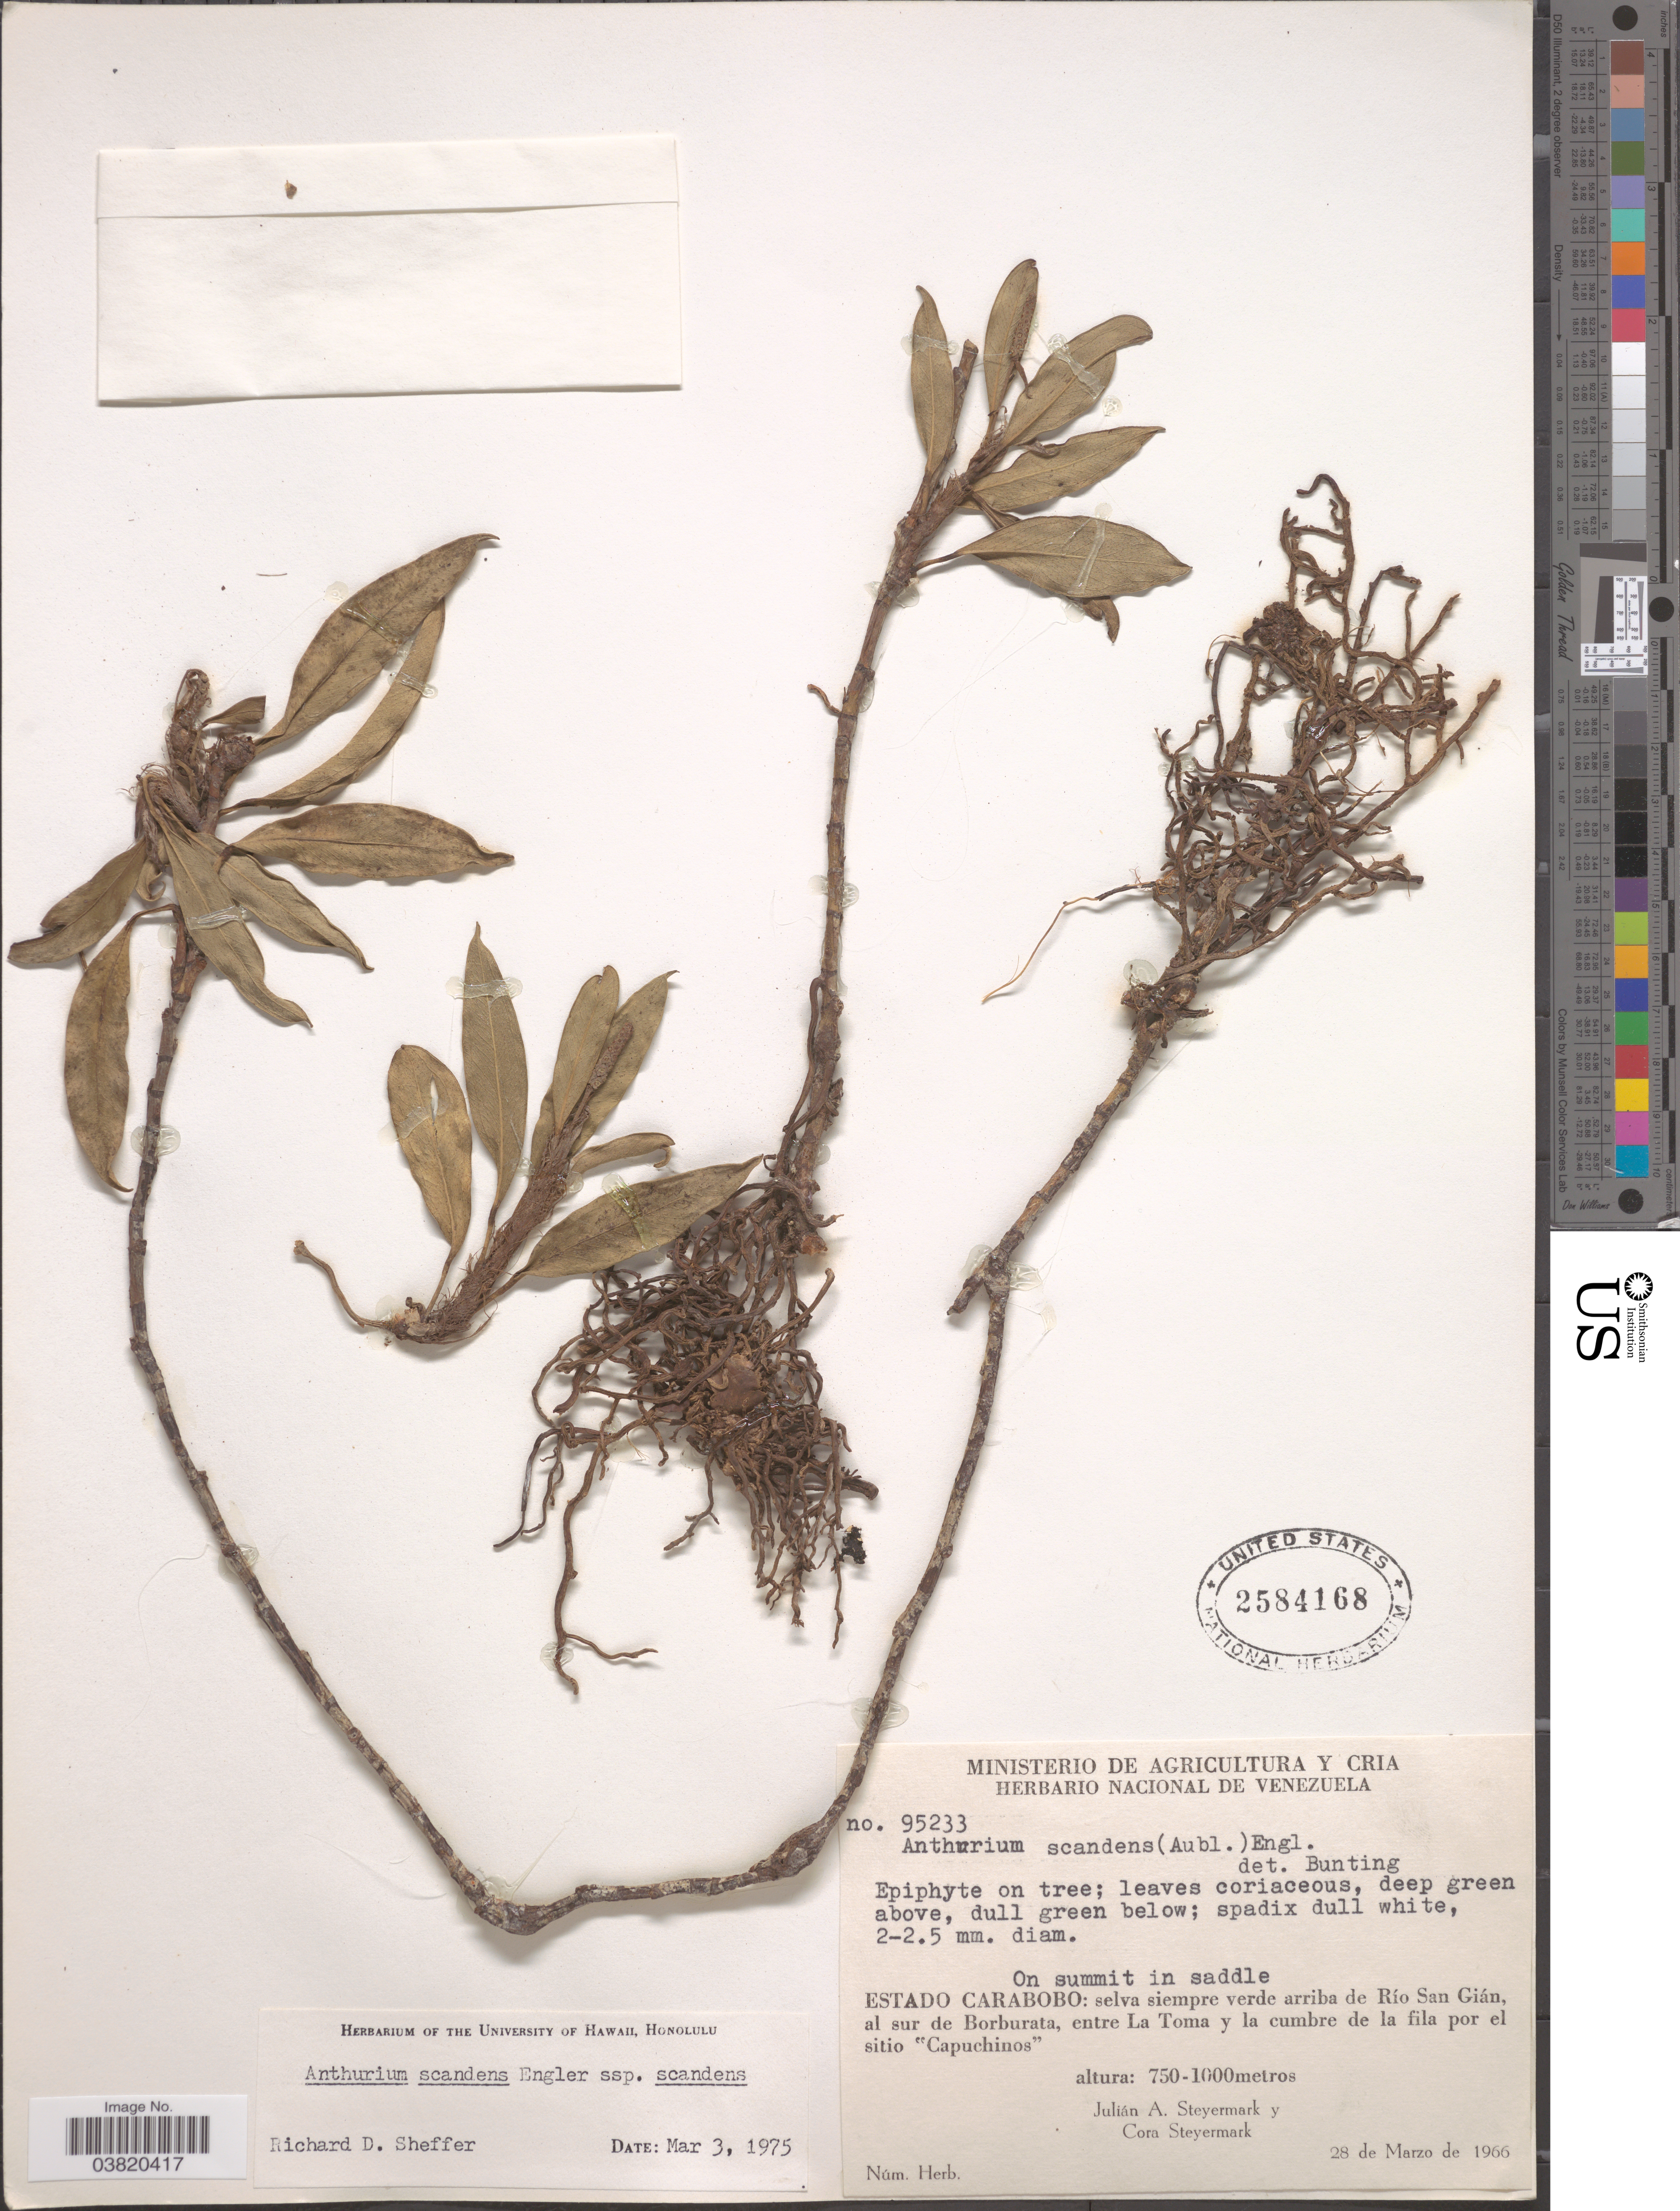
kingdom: Plantae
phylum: Tracheophyta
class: Liliopsida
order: Alismatales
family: Araceae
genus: Anthurium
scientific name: Anthurium scandens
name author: (Aubl.) Engl.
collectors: J. Steyermark & C. Steyermark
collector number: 95233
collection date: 1966-03-28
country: Venezuela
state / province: Carabobo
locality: On summit in saddle. Selva siempre verde arriba de Río San Gián, al sur de Borburata, entre La Toma y la cumbre de la fila por el sitio "Capuchinos".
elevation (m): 750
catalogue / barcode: US 2584168